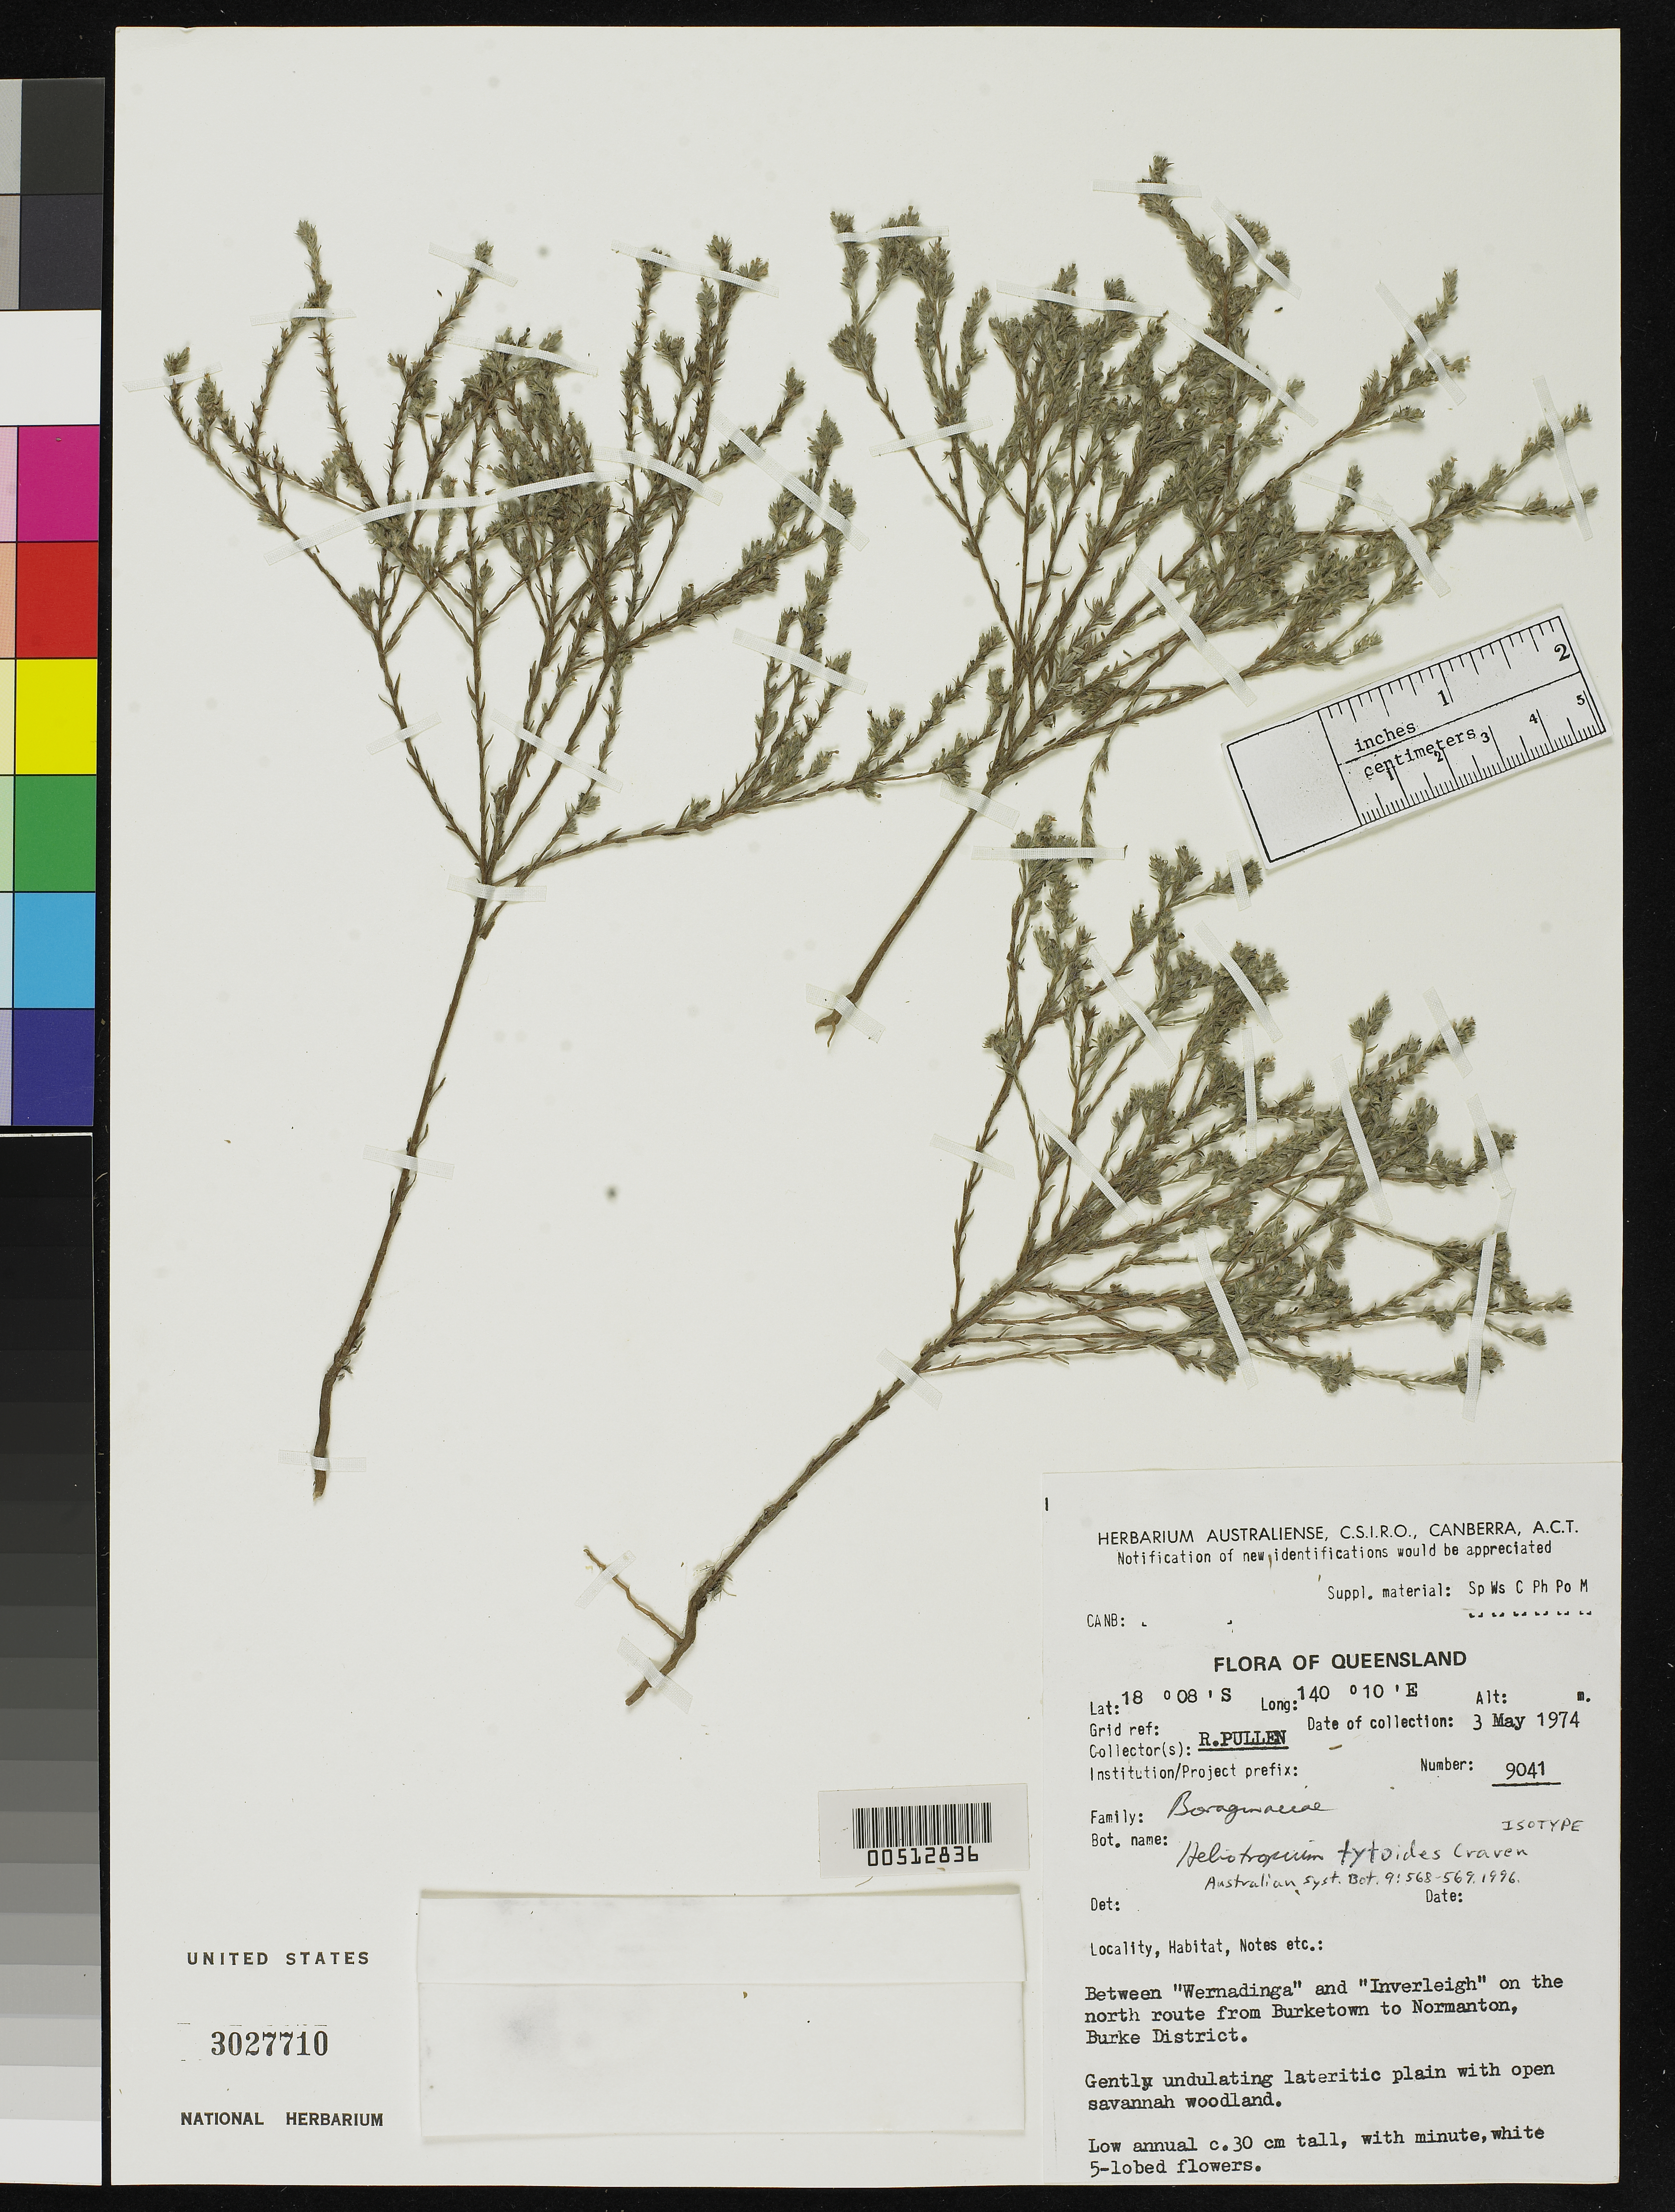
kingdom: Plantae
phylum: Tracheophyta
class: Magnoliopsida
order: Boraginales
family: Heliotropiaceae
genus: Heliotropium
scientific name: Heliotropium tytoides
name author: Craven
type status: Isotype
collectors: R. Pullen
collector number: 9041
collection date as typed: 03 May 1974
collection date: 1974-05-03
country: Australia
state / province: Queensland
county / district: Burke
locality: Between Wernadinga & Inverleigh on N route from Burketown to Normanton.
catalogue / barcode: US 3027710